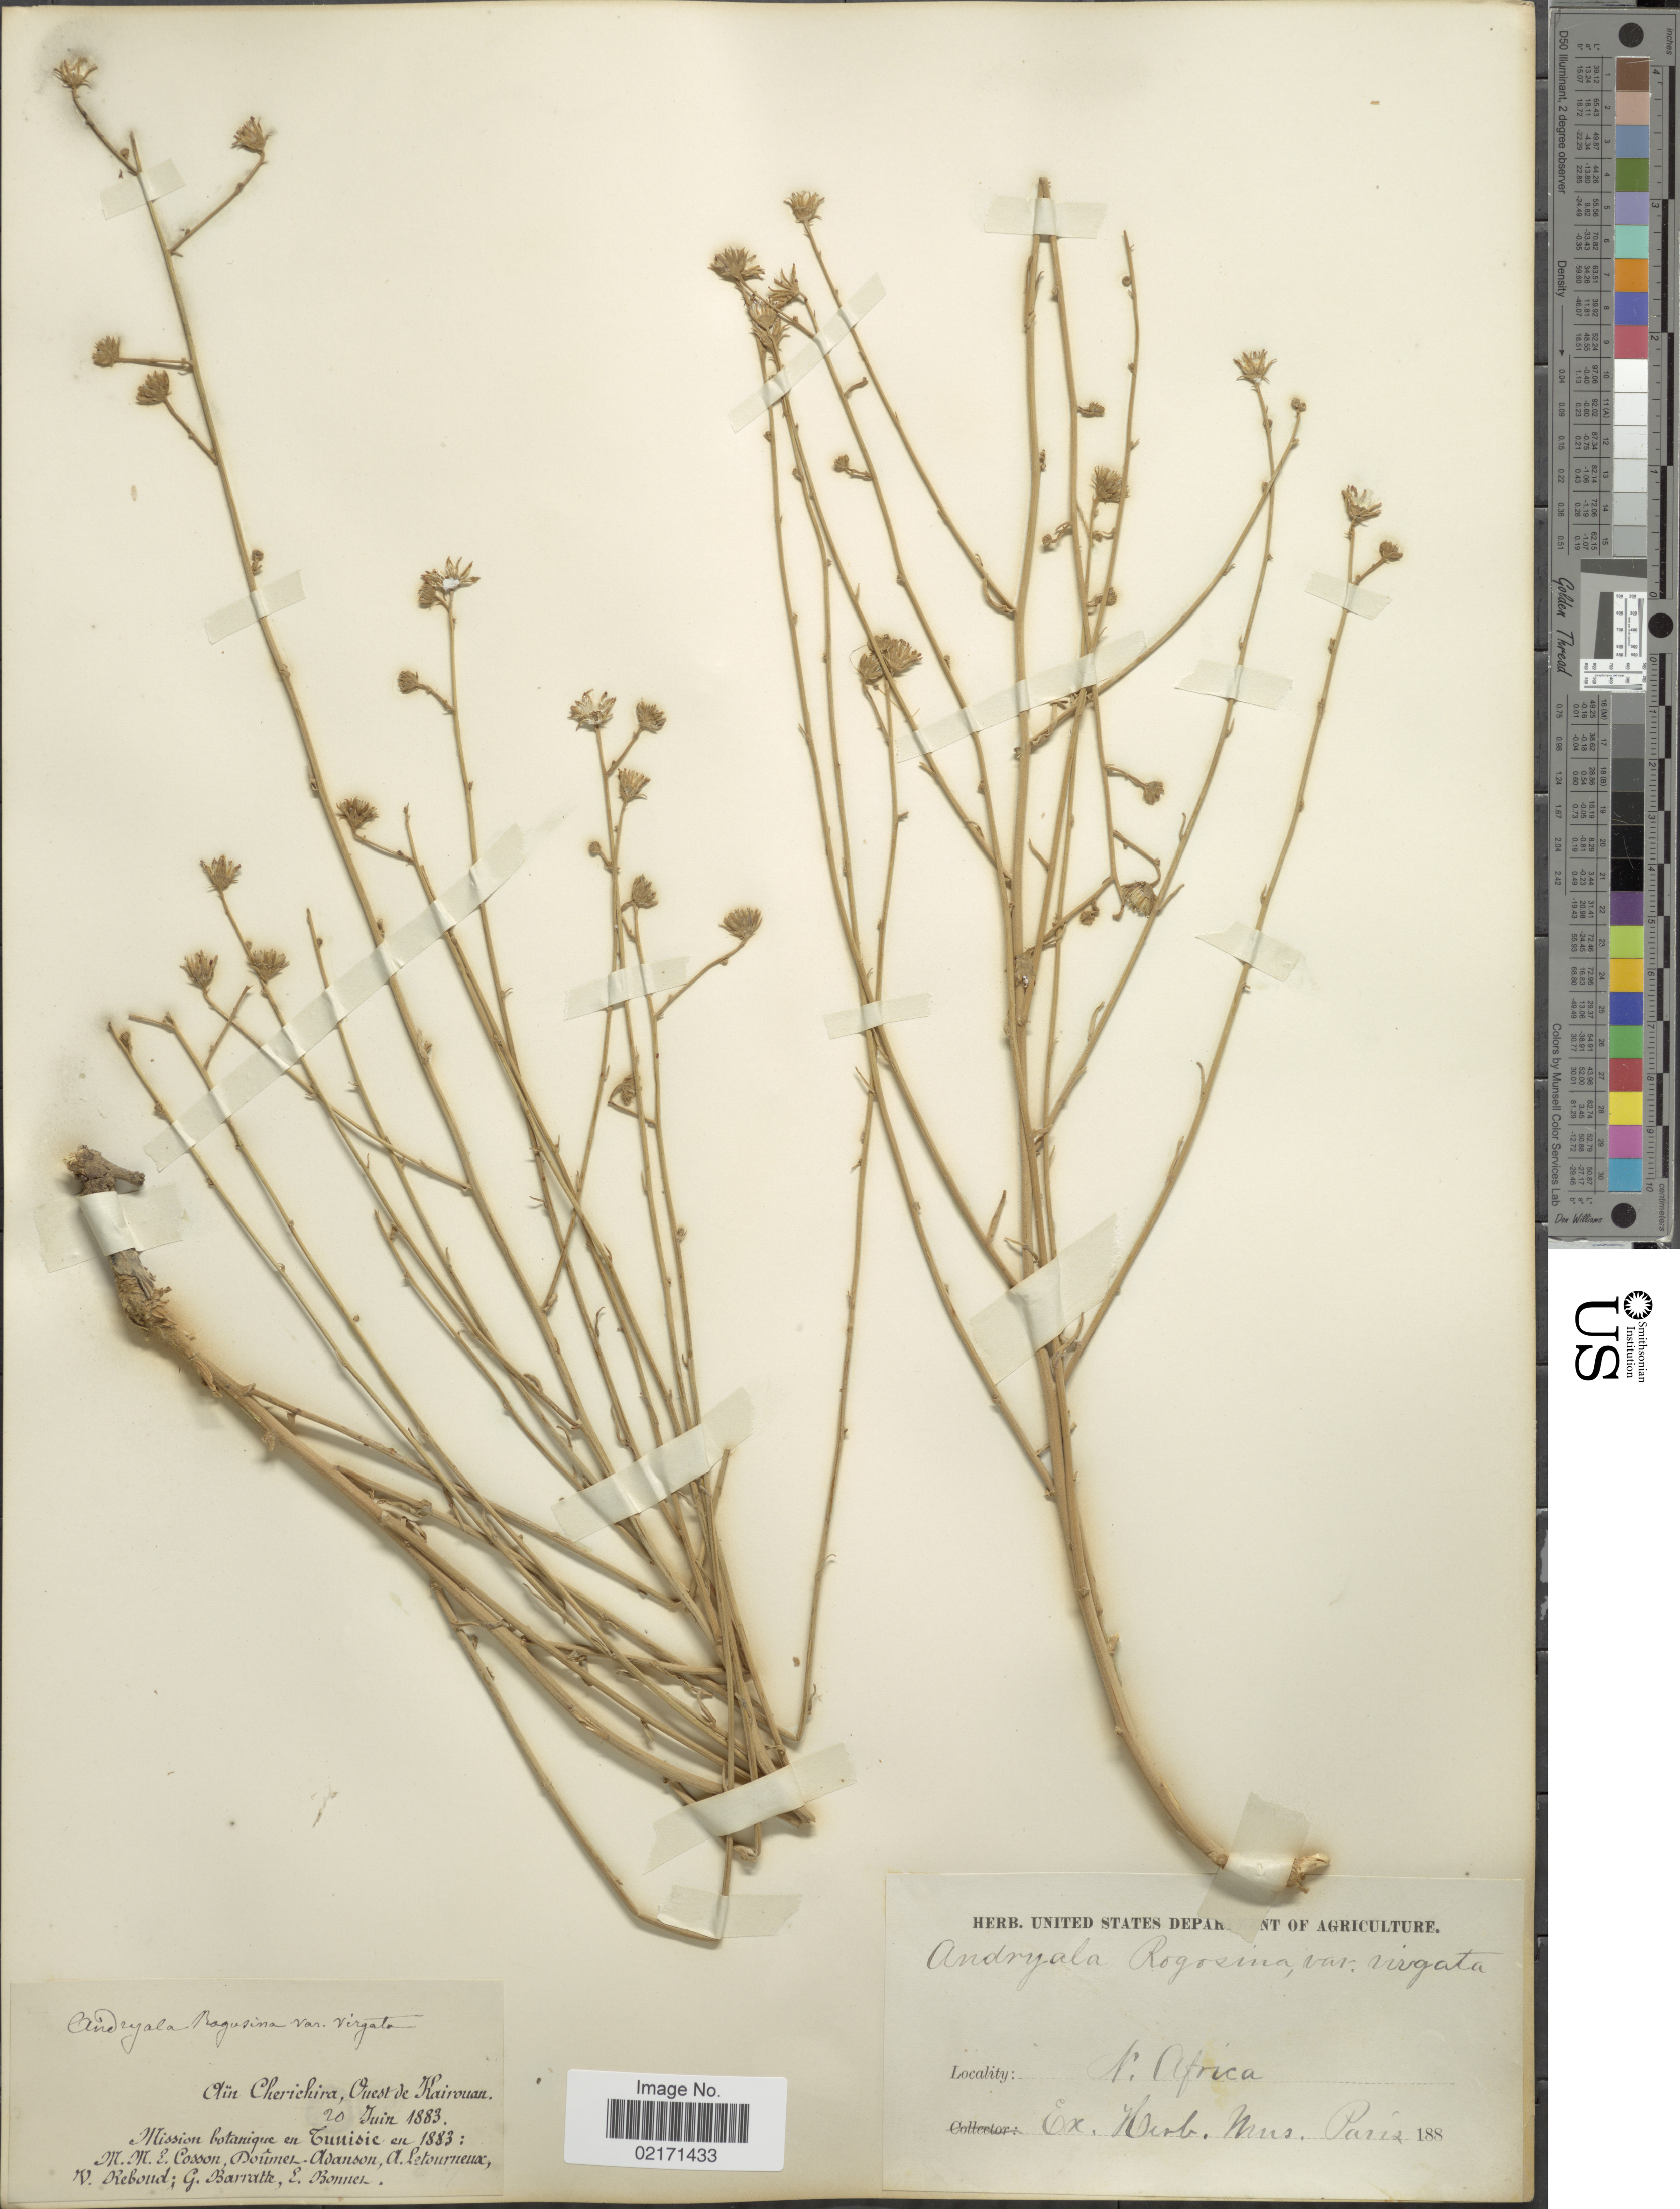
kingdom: Plantae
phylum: Tracheophyta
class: Magnoliopsida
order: Asterales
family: Asteraceae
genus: Andryala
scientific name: Andryala ragusina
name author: L.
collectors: E. Cosson, -. Doumel-Adanson, A. Letourneux, N. Rebond & et al.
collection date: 1883-06-20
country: Tunisia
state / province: Kairouan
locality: N. Africa